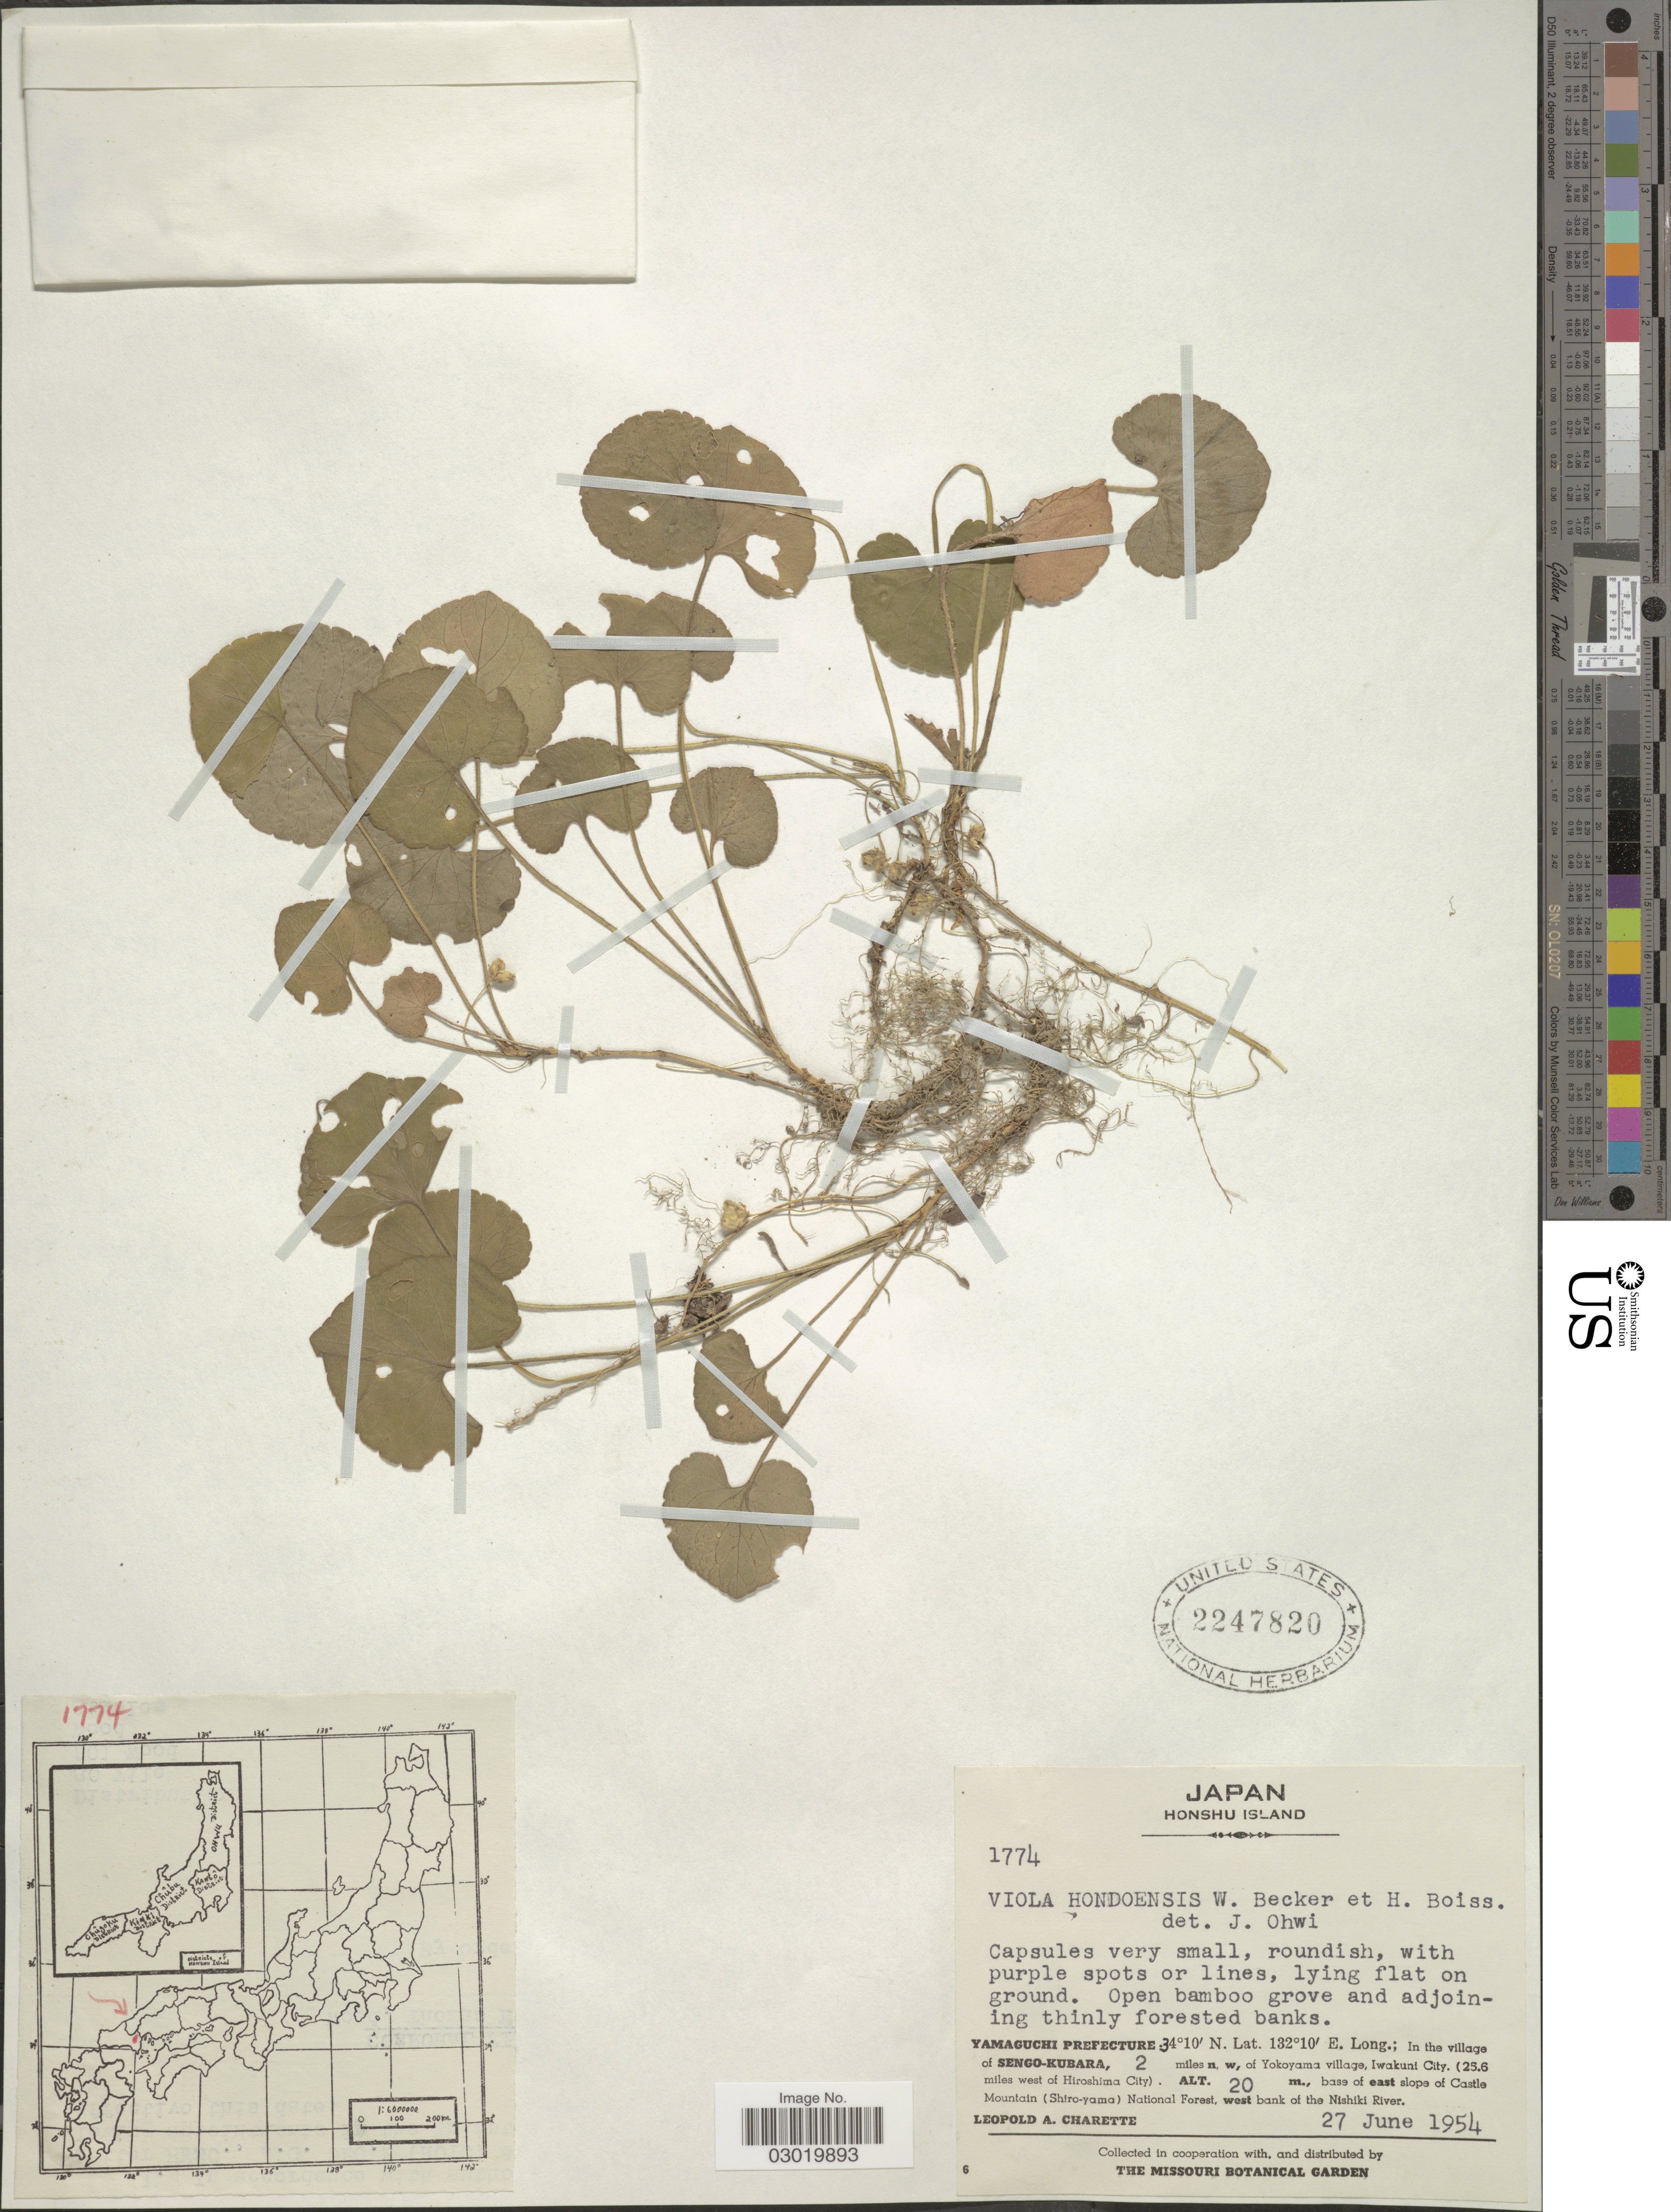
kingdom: Plantae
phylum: Tracheophyta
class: Magnoliopsida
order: Malpighiales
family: Violaceae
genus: Viola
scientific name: Viola hondoensis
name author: W. Becker & H. Boissieu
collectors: L. A. Charette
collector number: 1774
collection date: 1954-06-27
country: Japan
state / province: Yamaguti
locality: Yamaguchi Prefecture; In the village of Sengo-Kubara, 2 miles n.w., of Yokoyama village, Iwakuni City (25.6 miles west of Hiroshima City), base of east slope of Castle Mountain (Shiro-yama) National Forest, west bank of the Nishiki River.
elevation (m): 20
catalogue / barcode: US 2247820